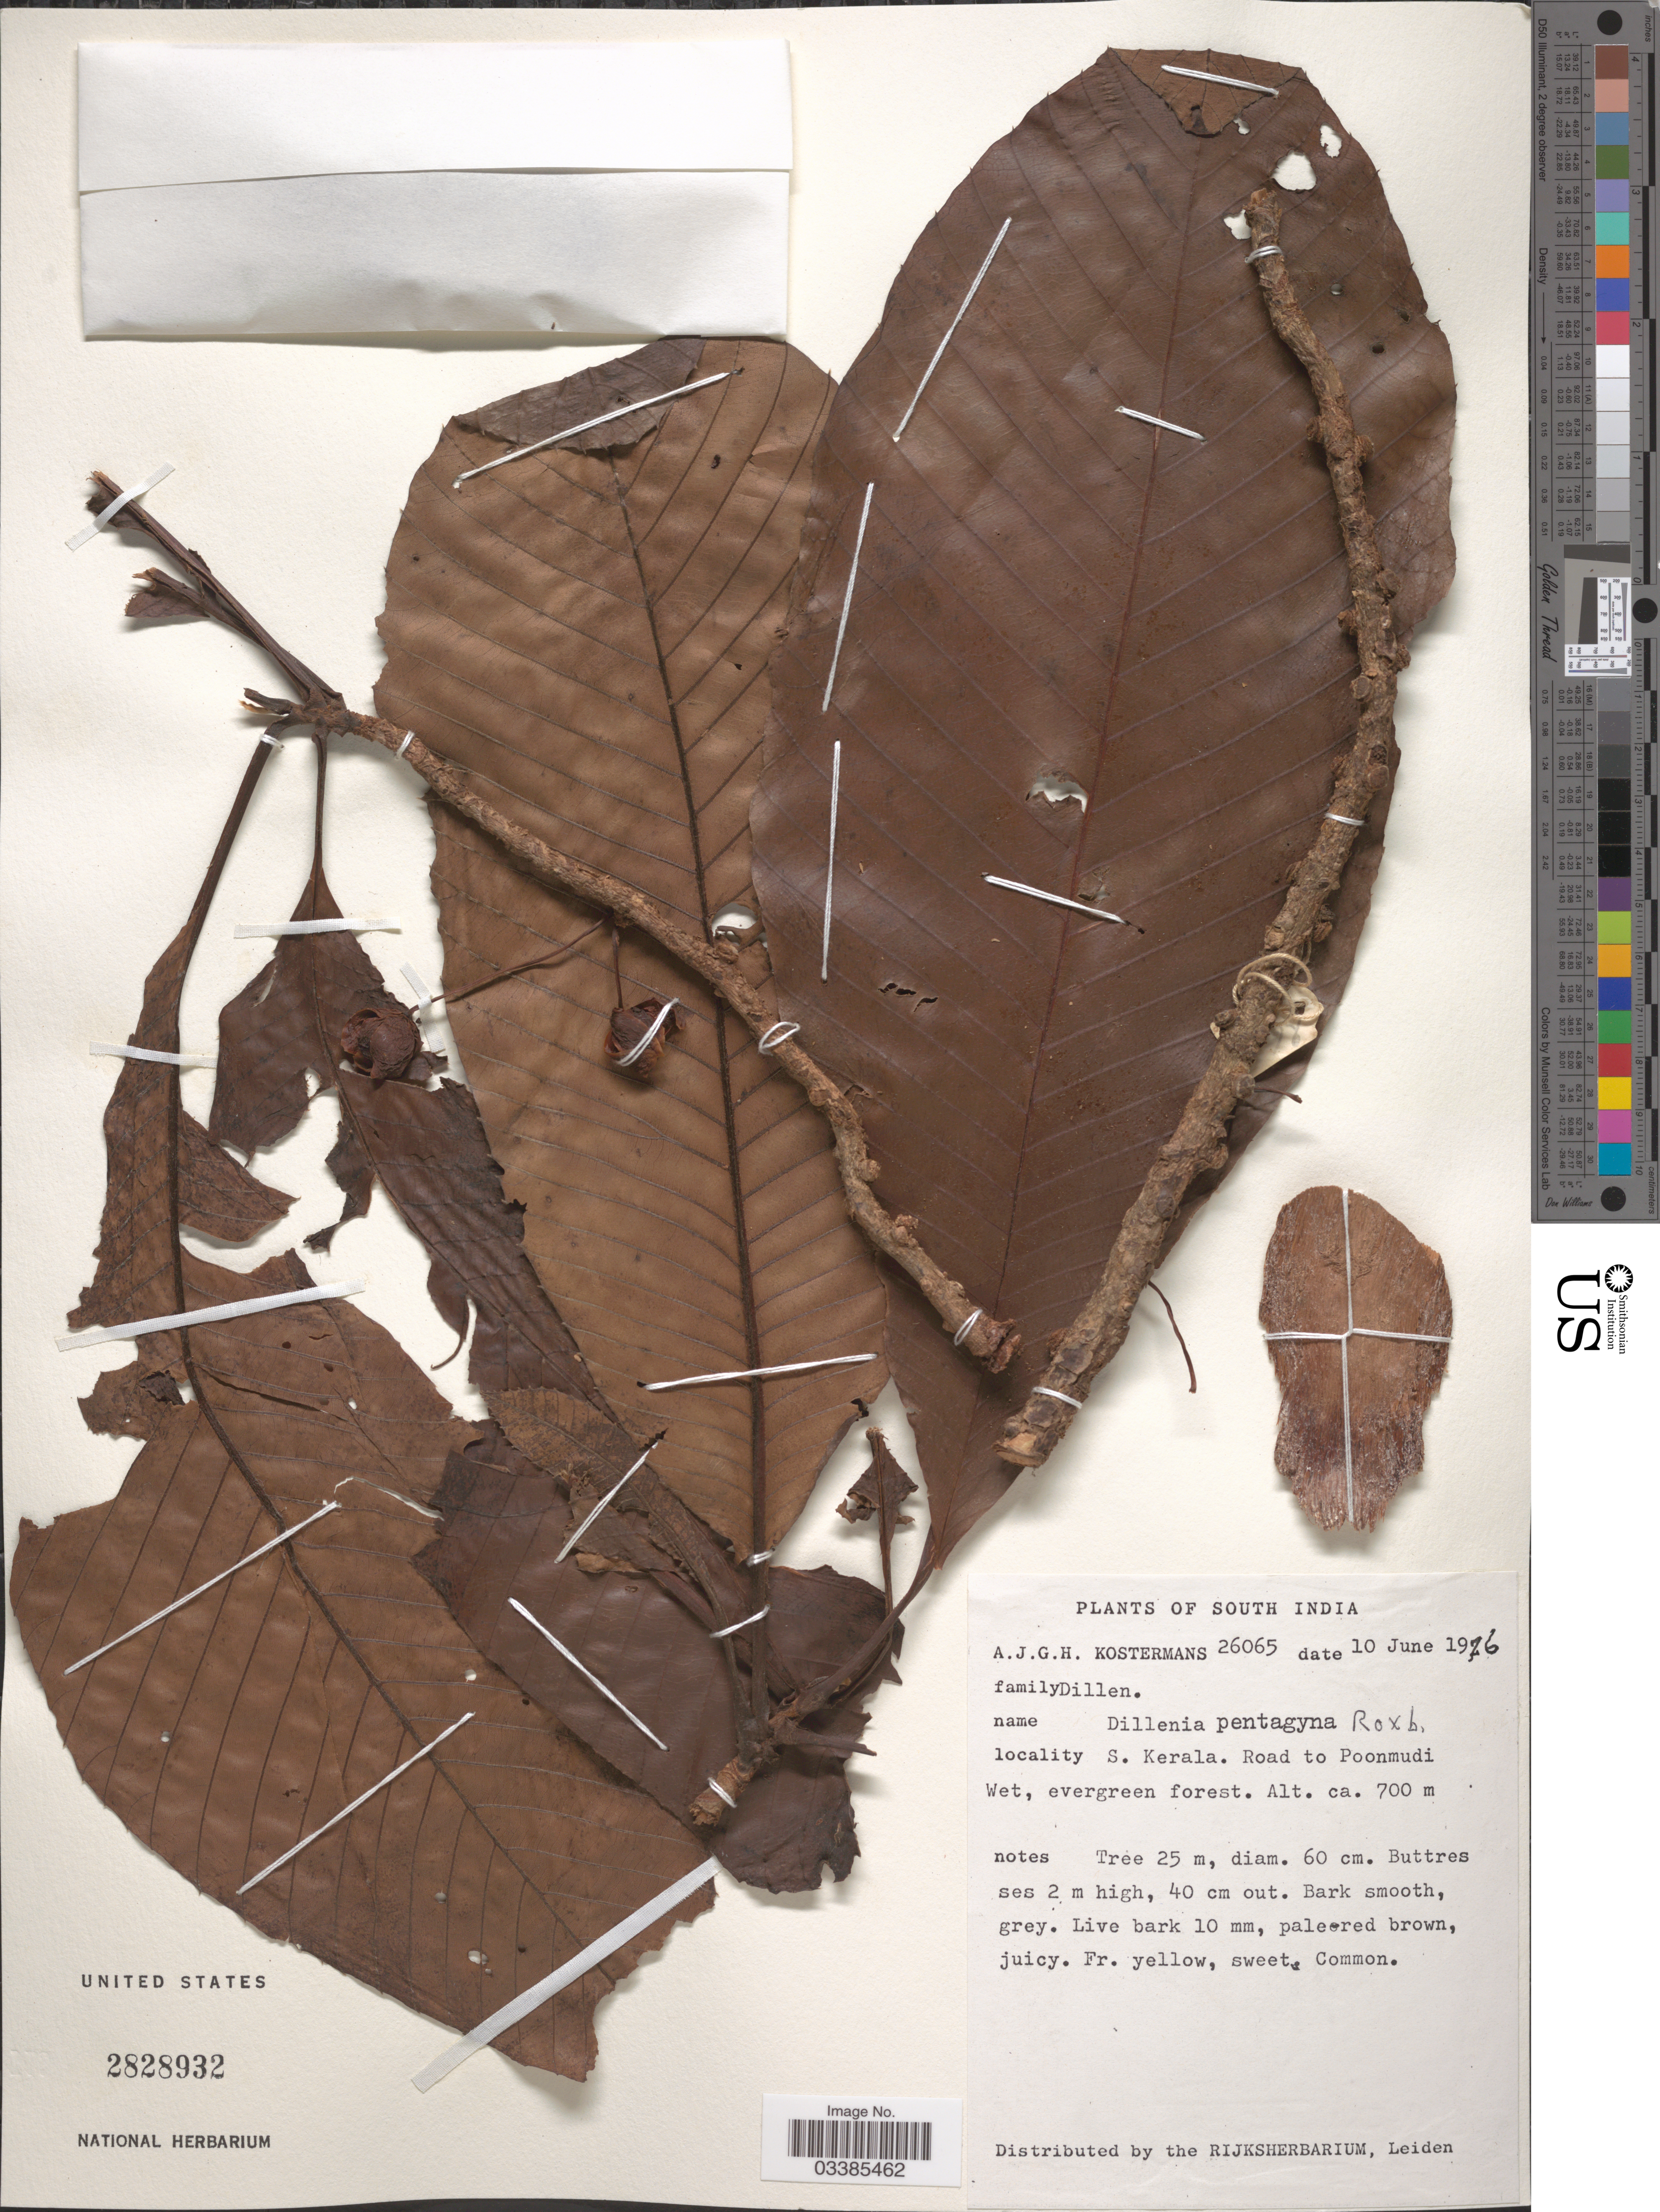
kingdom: Plantae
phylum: Tracheophyta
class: Magnoliopsida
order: Dilleniales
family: Dilleniaceae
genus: Dillenia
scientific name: Dillenia pentagyna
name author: Roxb.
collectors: A. J. G. Kostermans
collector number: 26065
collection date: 1926-06-10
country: India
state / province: Kerala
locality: South India, S. Kerala. Road to Poonmudi Wet, evergreen forest.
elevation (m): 700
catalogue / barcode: US 2828932